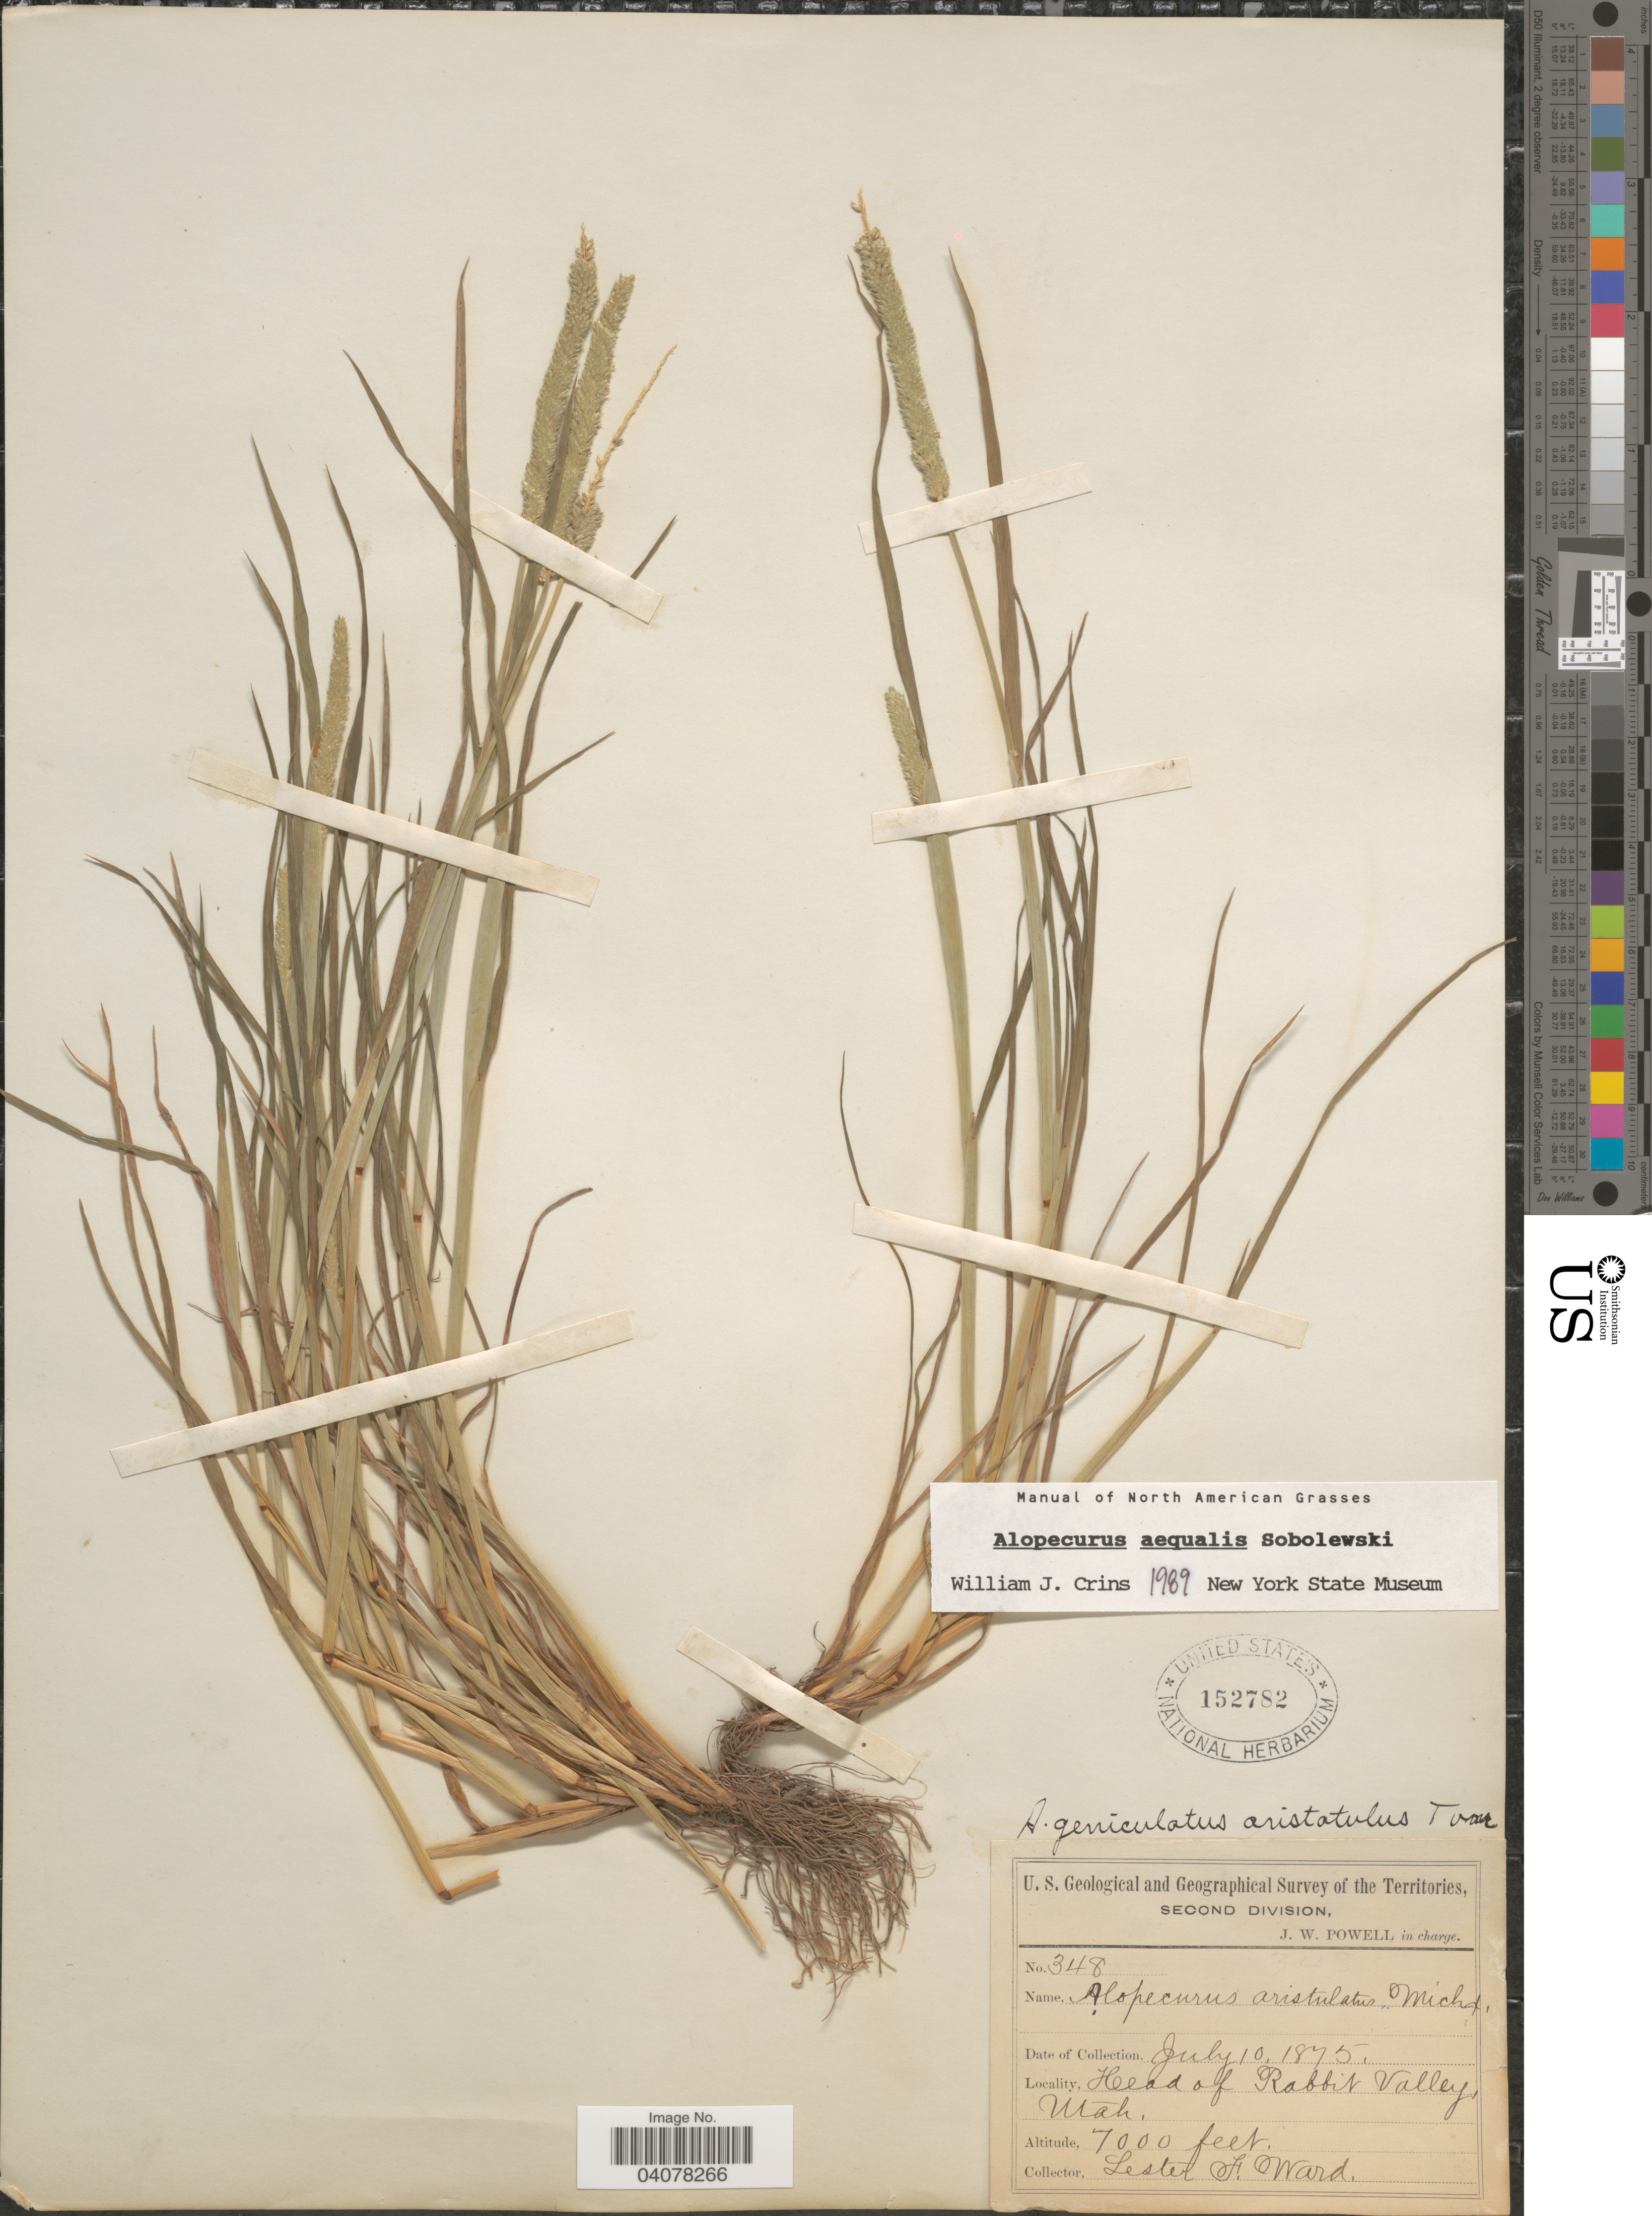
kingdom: Plantae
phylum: Tracheophyta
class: Liliopsida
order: Poales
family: Poaceae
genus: Alopecurus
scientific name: Alopecurus aequalis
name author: Sobol.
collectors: L. F. Ward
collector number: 348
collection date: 1875-07-10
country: United States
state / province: Utah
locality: U.S. Geological and Geographical Survey of the Territories, Second Division. Head of Rabbit Valley.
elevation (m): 2134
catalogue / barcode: US 152782